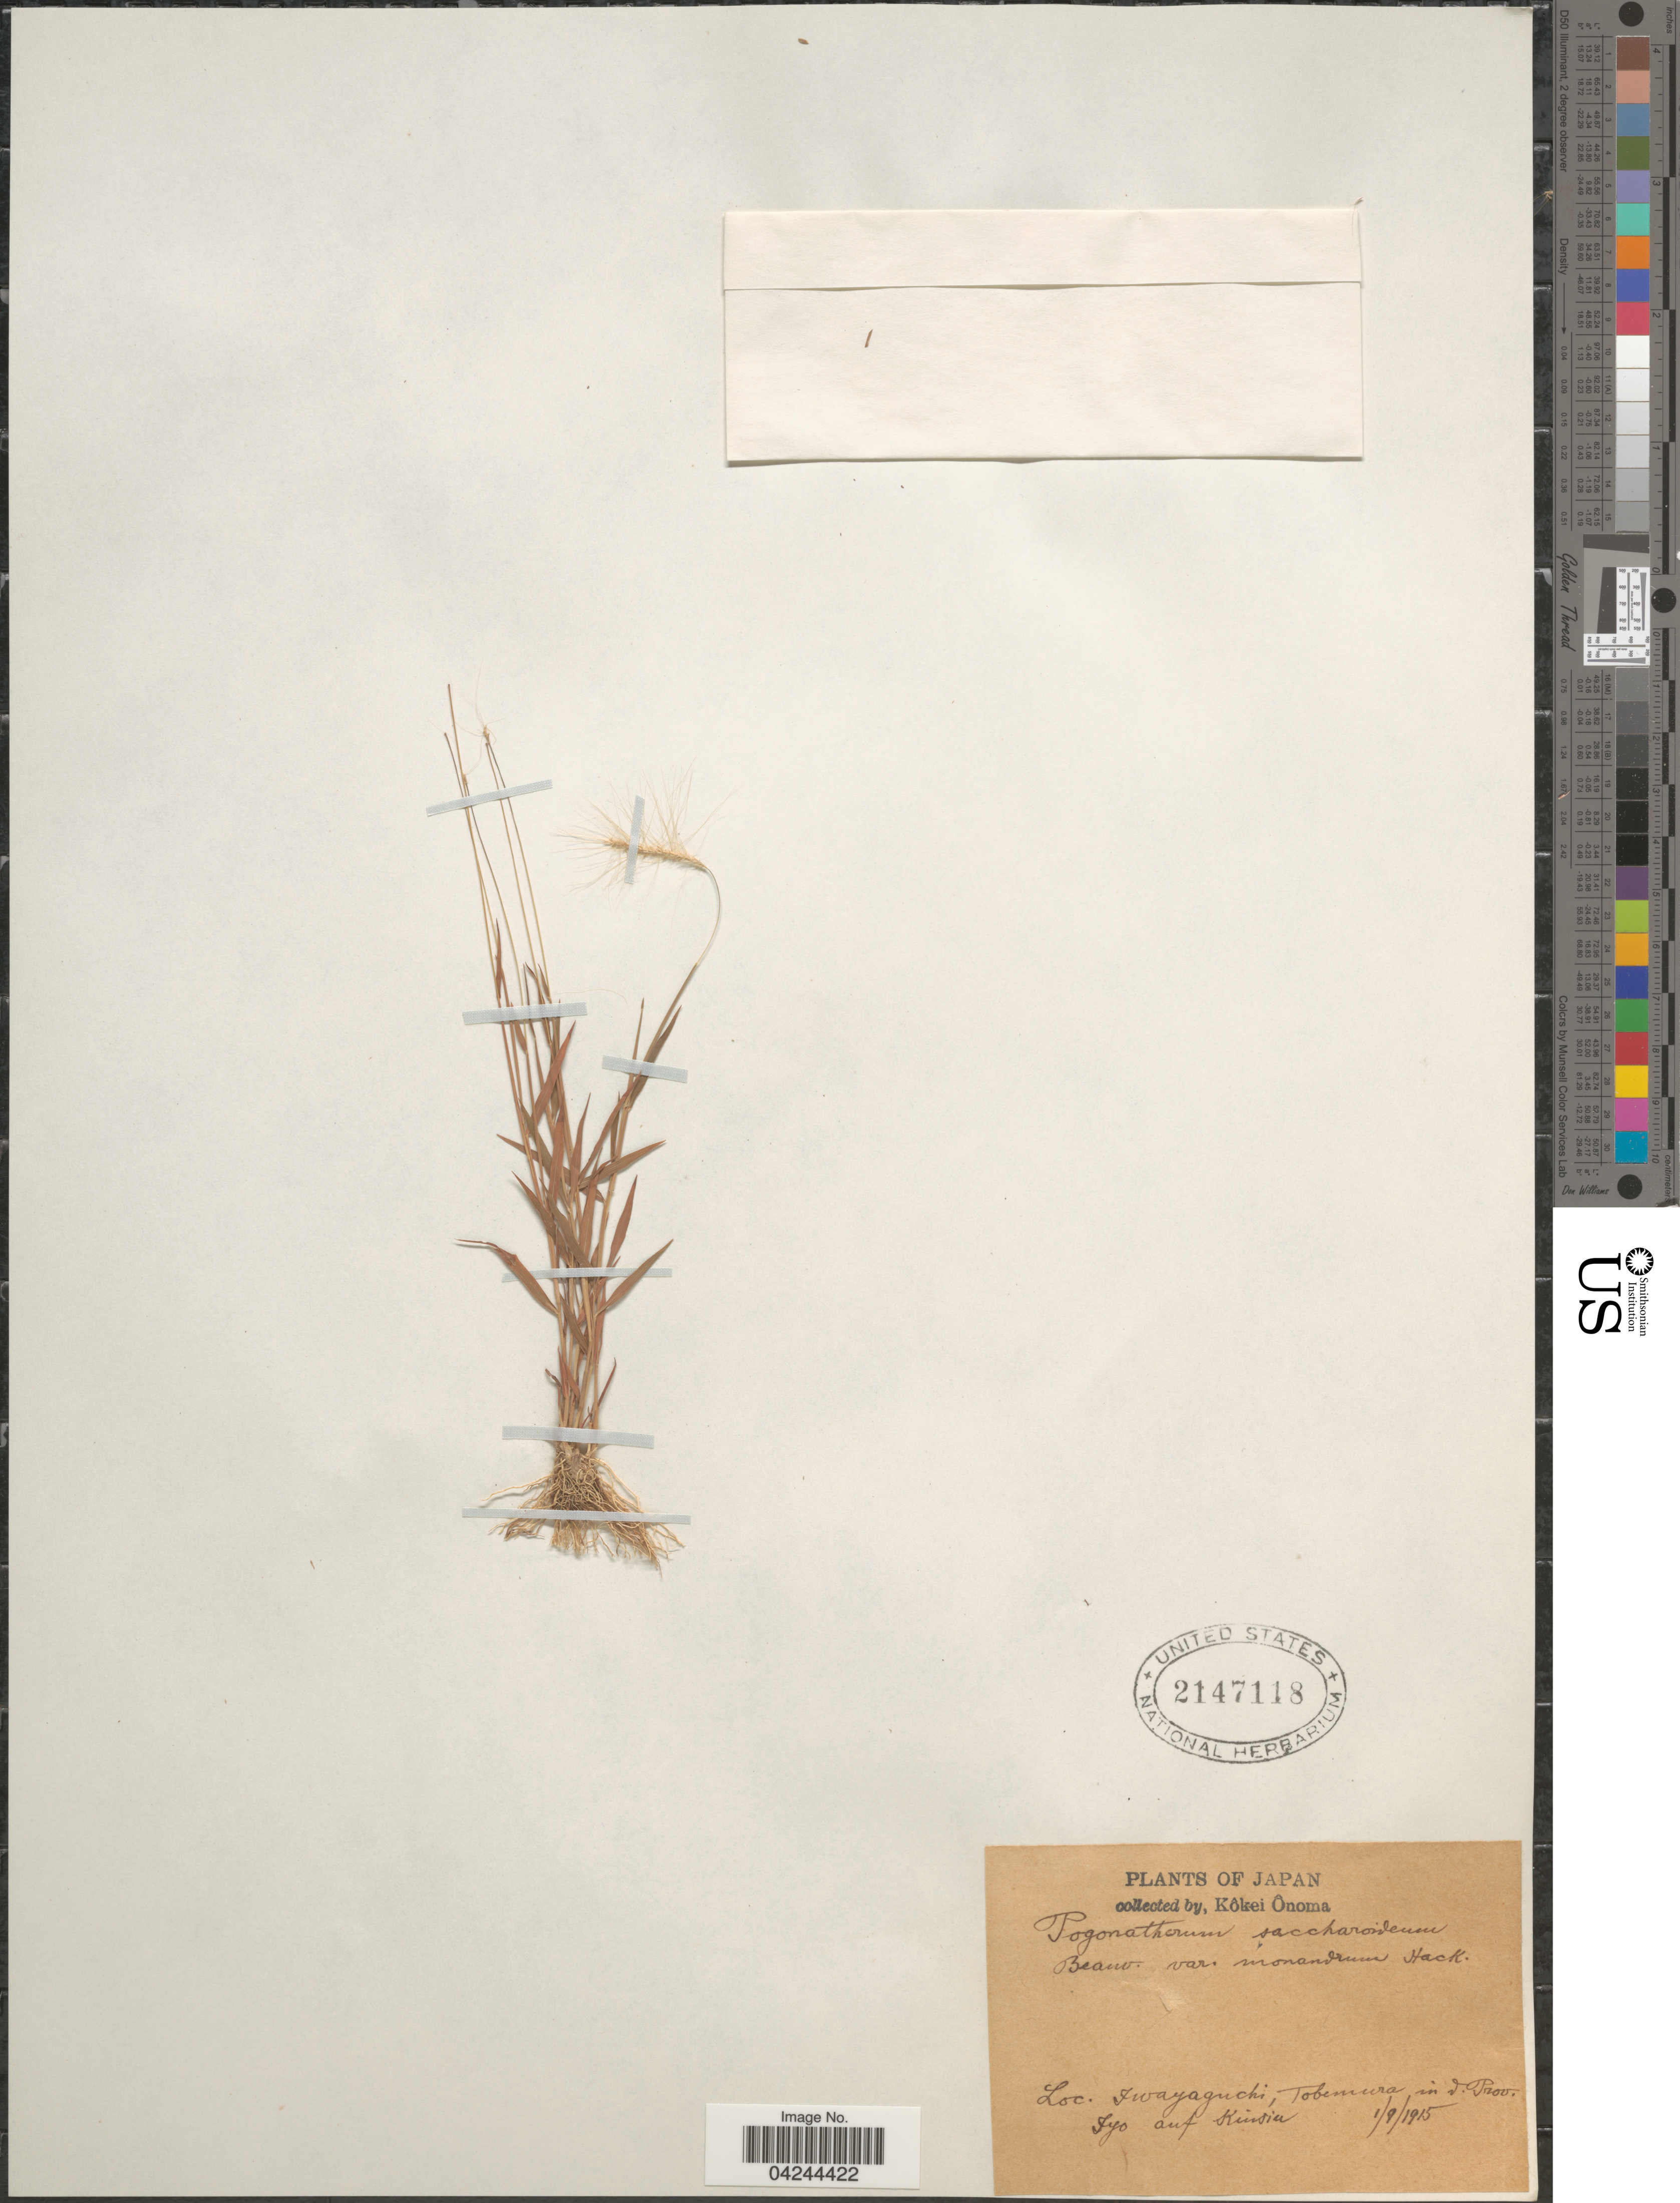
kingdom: Plantae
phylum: Tracheophyta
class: Liliopsida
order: Poales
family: Poaceae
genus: Pogonatherum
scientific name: Pogonatherum crinitum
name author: (Thunb.) Kunth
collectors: K. Onoma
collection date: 1915-09-01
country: Japan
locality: Iwayaguchi, Tobemura in d. Prov. Iyo auf Kinsiu.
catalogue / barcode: US 2147118